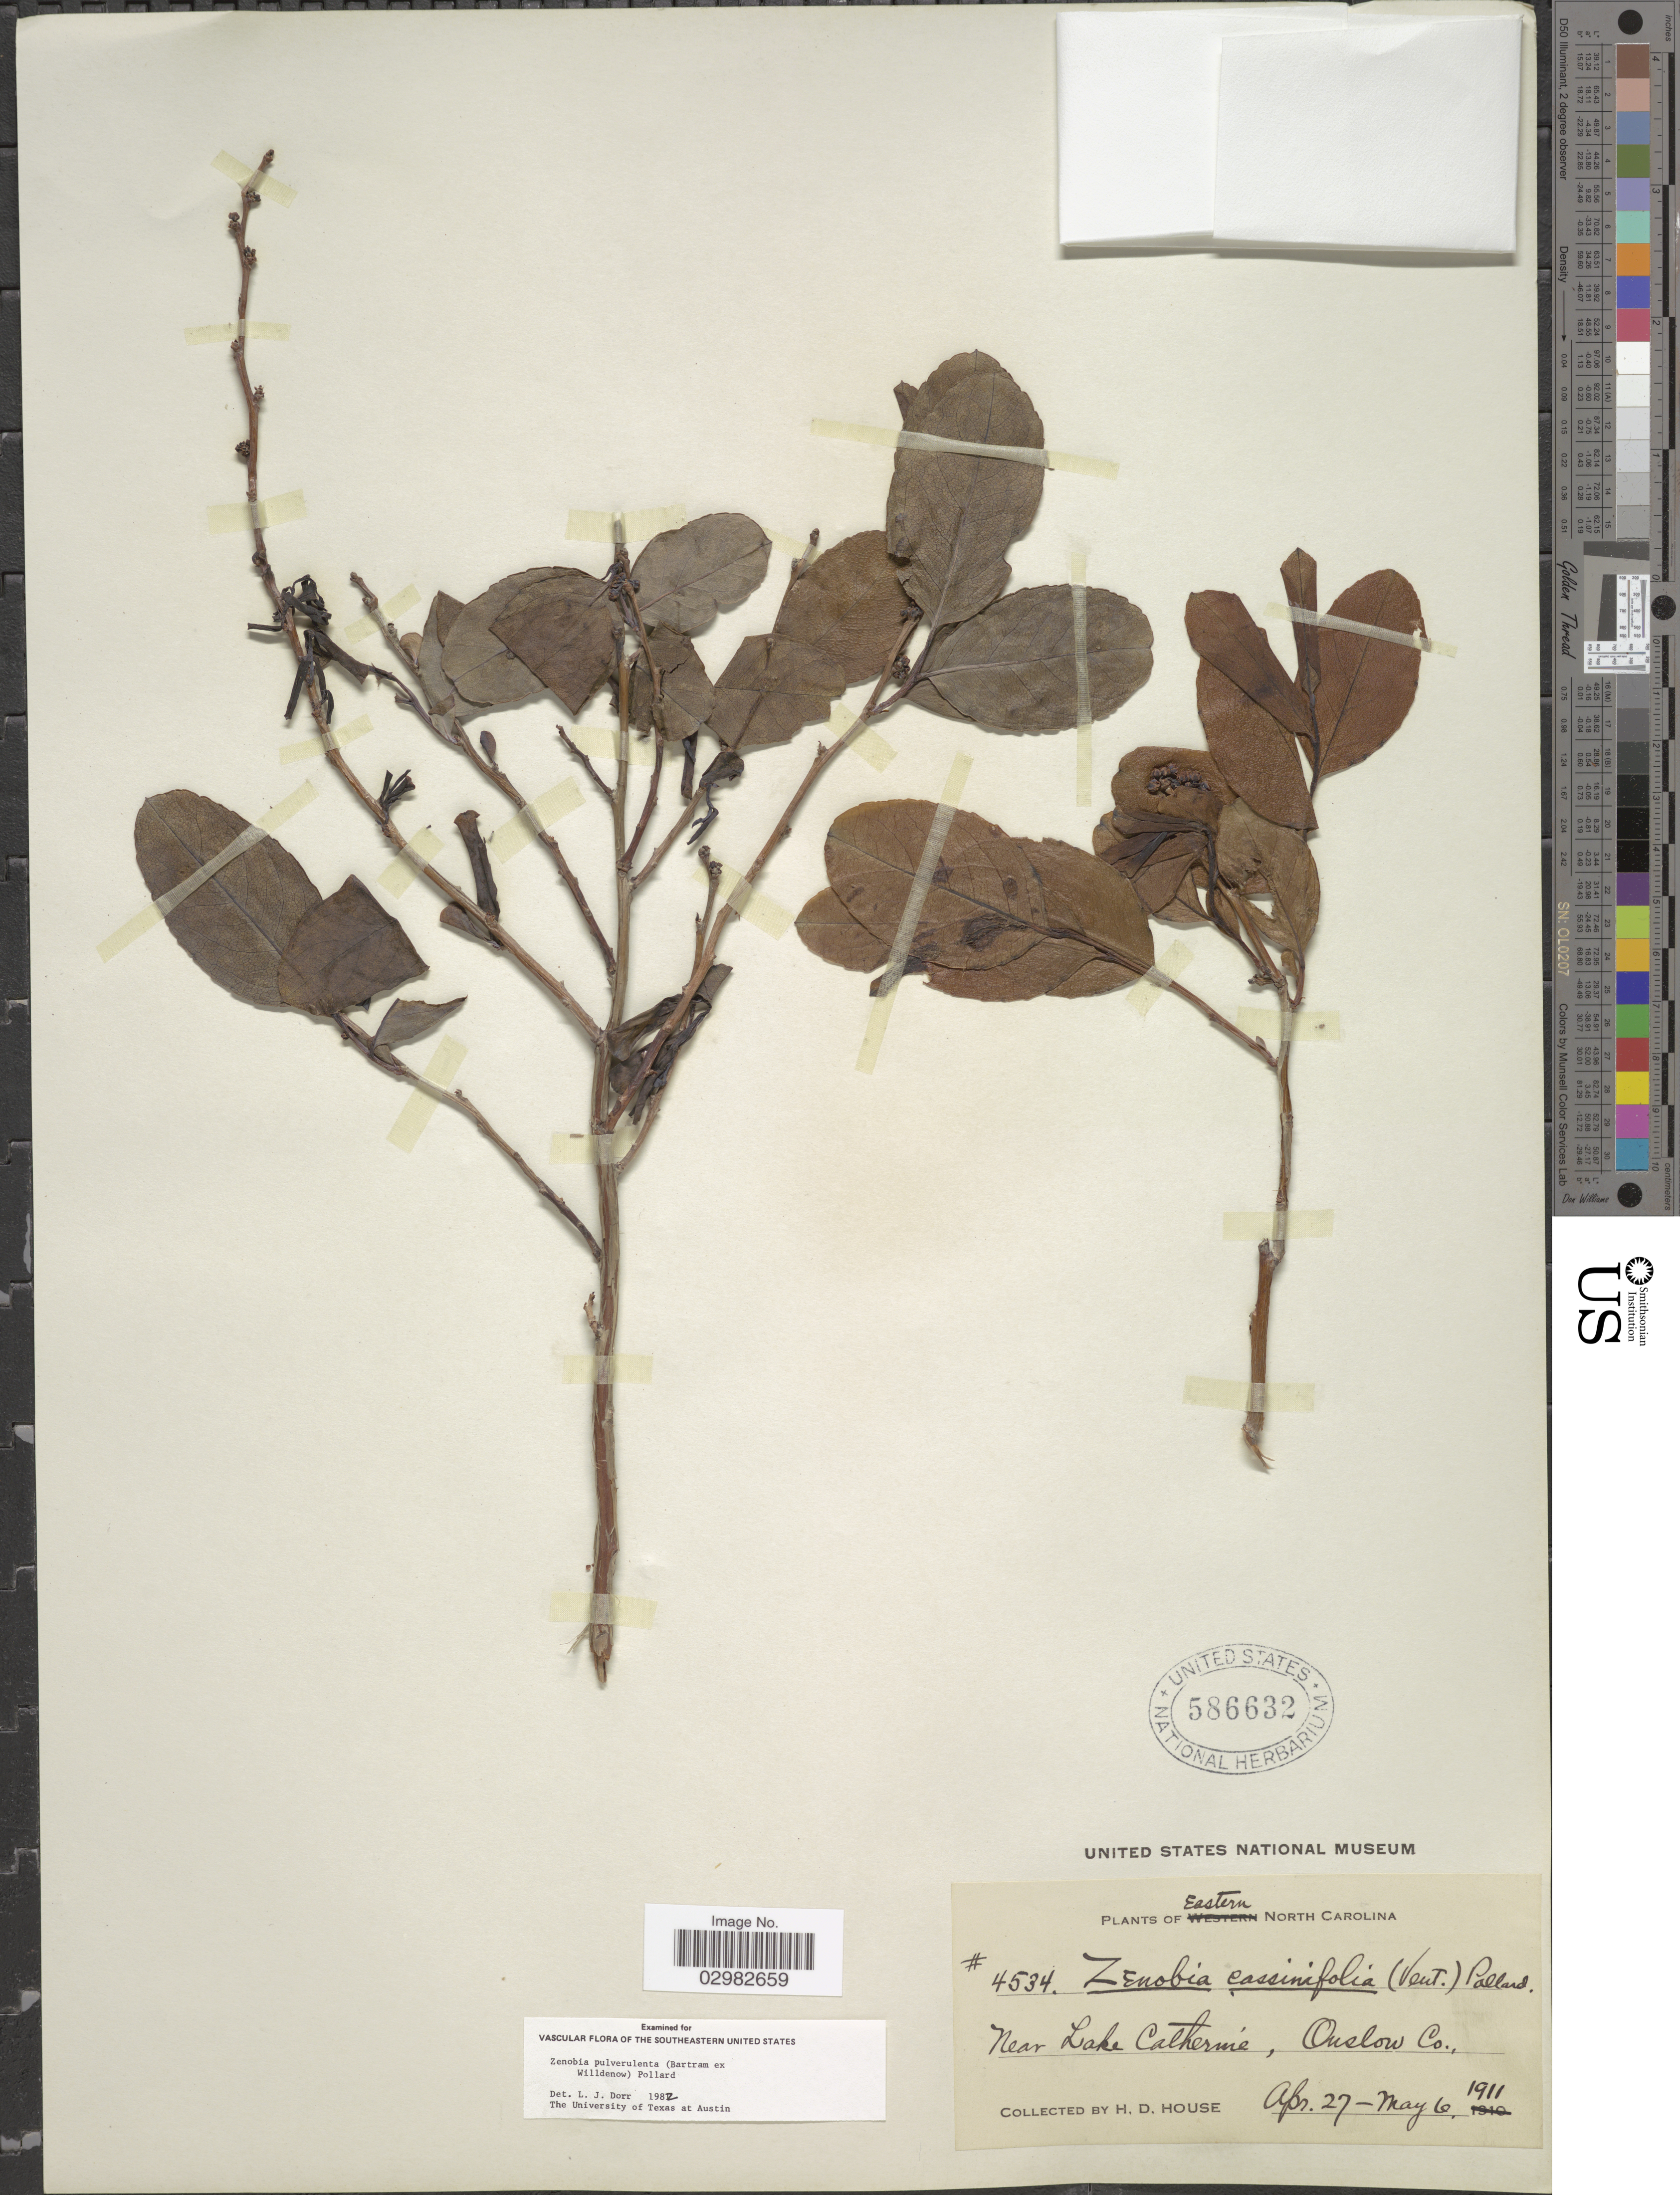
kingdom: Plantae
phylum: Tracheophyta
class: Magnoliopsida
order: Ericales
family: Ericaceae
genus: Zenobia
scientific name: Zenobia pulverulenta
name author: (W. Bartram ex Willd.) Pollard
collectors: H. D. House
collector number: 4534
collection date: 1911-04-27/1911-05-06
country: United States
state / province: North Carolina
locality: Eastern North Carolina, Near Lake Catherine, Ouslow Co.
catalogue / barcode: US 586632